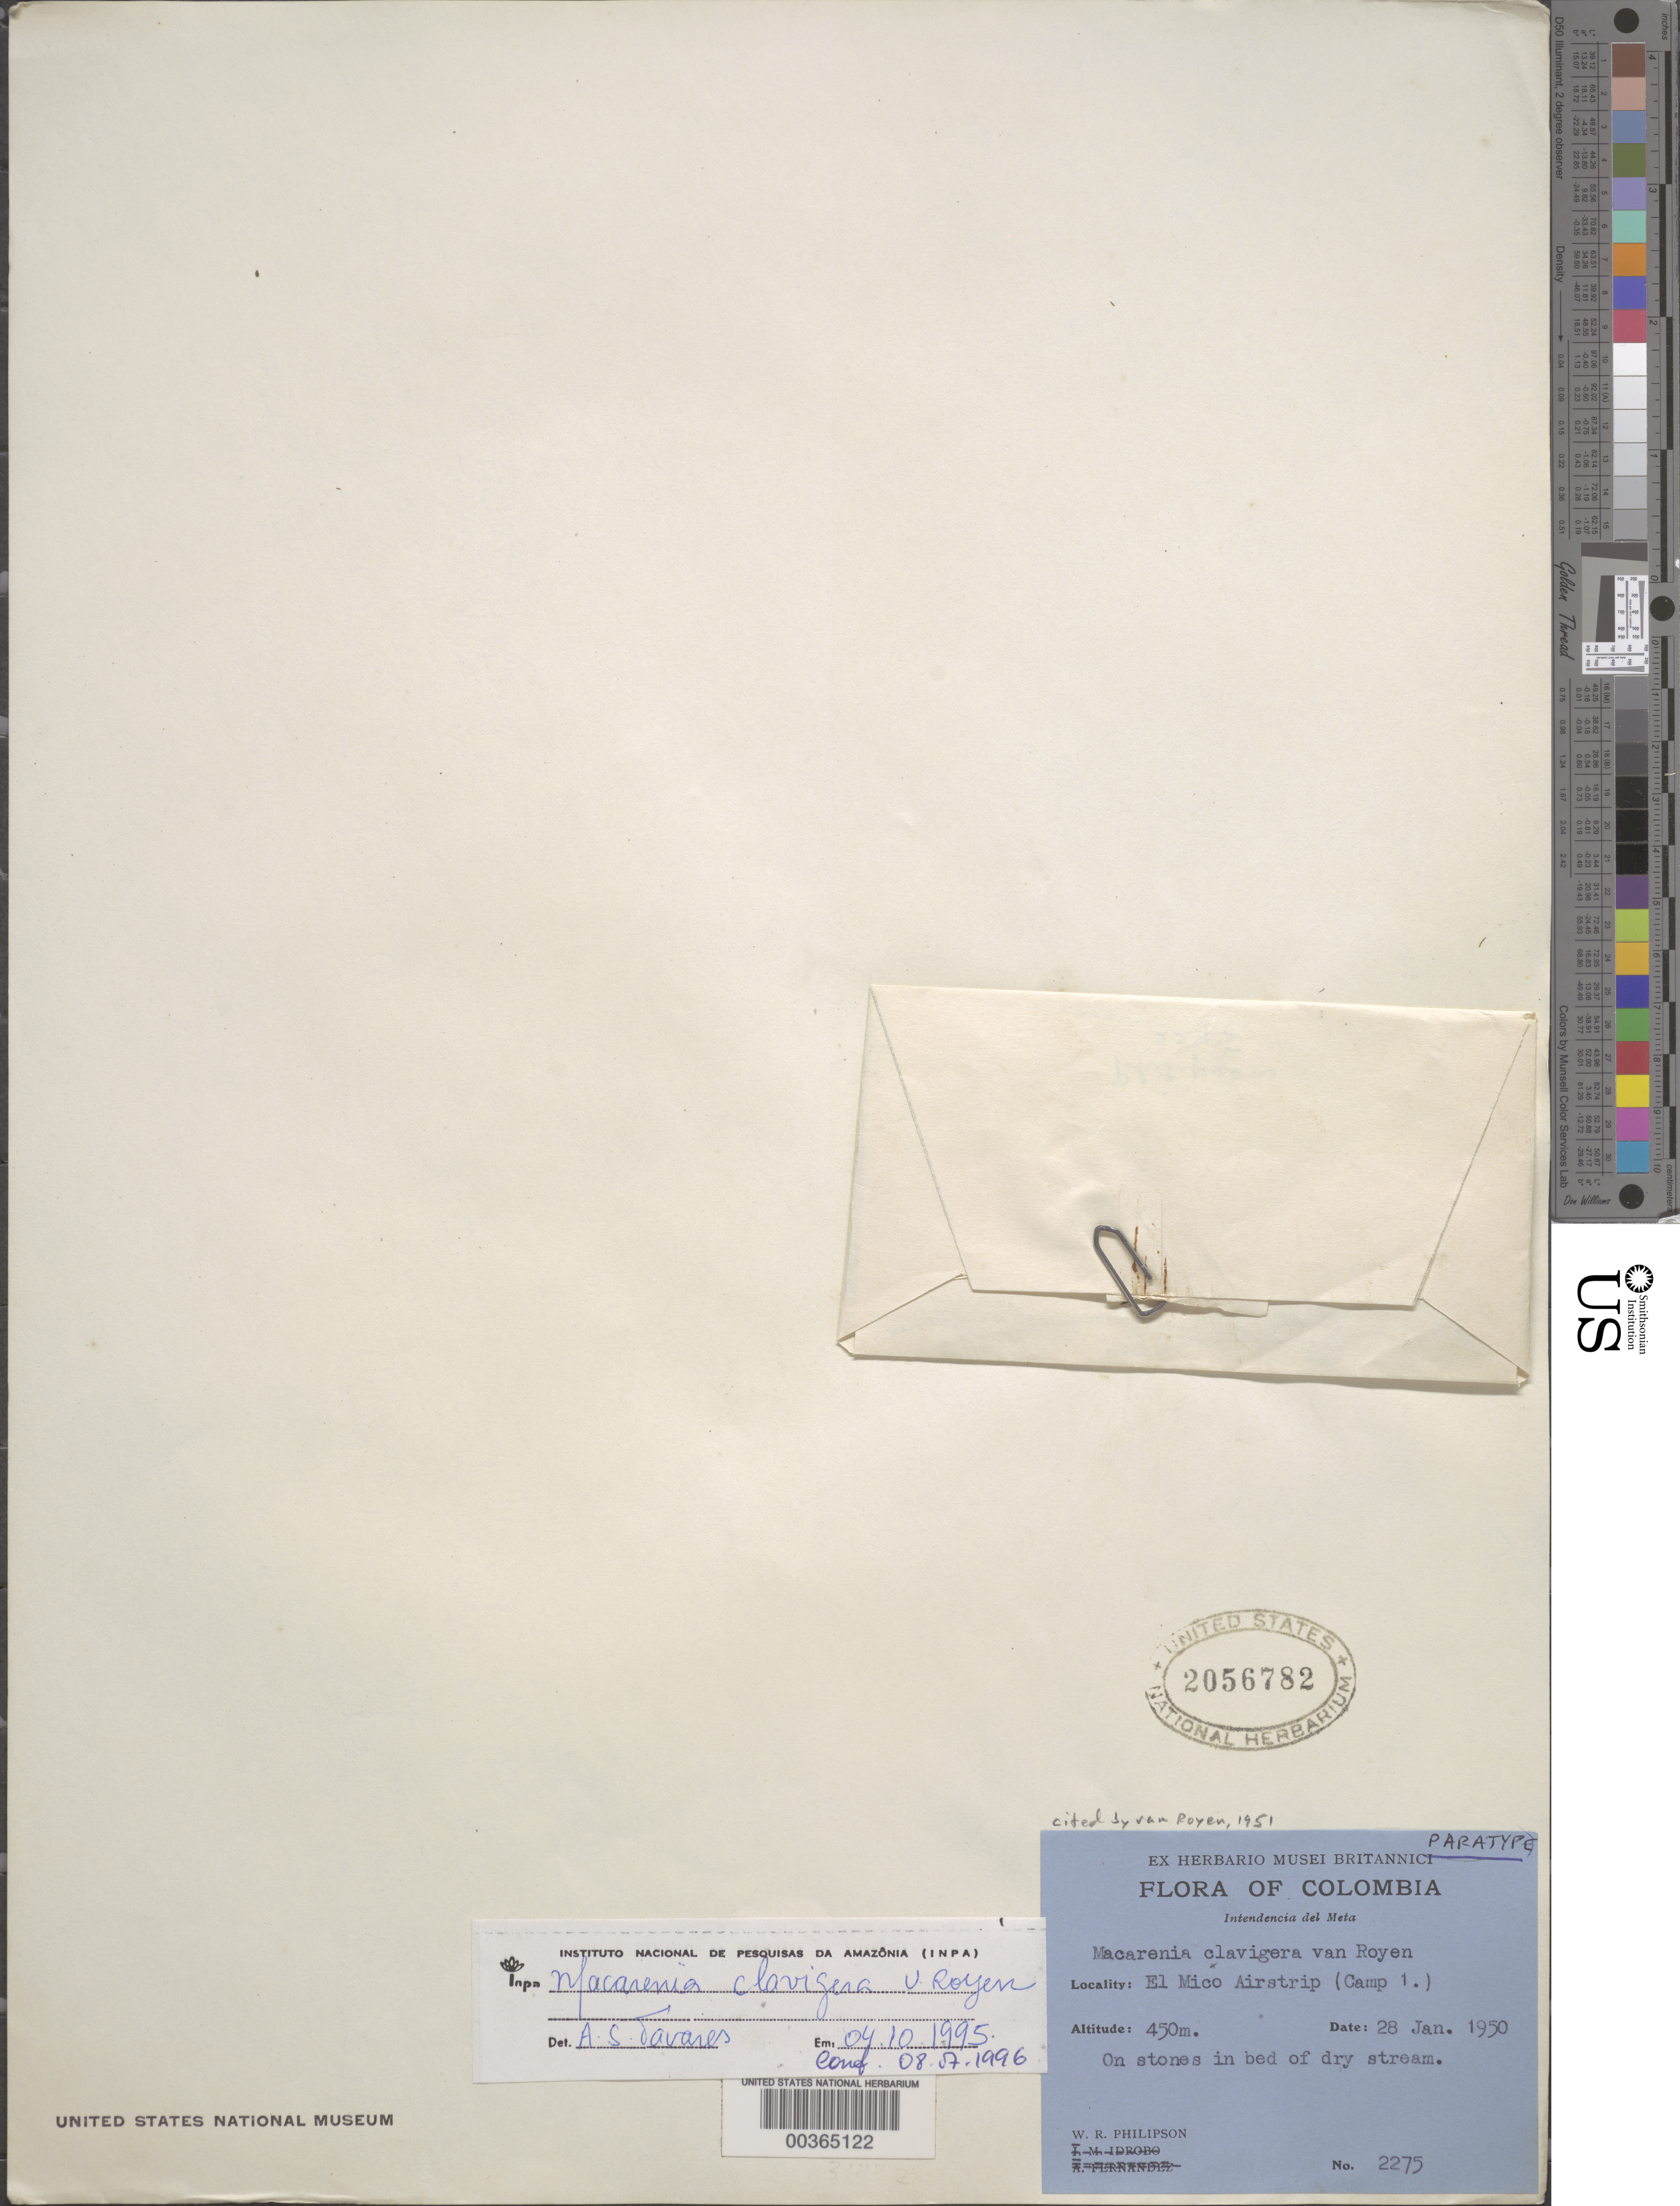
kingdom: Plantae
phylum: Tracheophyta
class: Magnoliopsida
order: Malpighiales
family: Podostemaceae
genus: Rhyncholacis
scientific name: Rhyncholacis clavigera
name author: (P. Royen) B.R. Ruhfel & C.T. Philbrick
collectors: W. R. Philipson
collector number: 2275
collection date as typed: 28 Jan 1950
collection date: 1950-01-28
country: Colombia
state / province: Meta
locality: El Mico airstrip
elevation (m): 450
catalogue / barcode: US 2056782